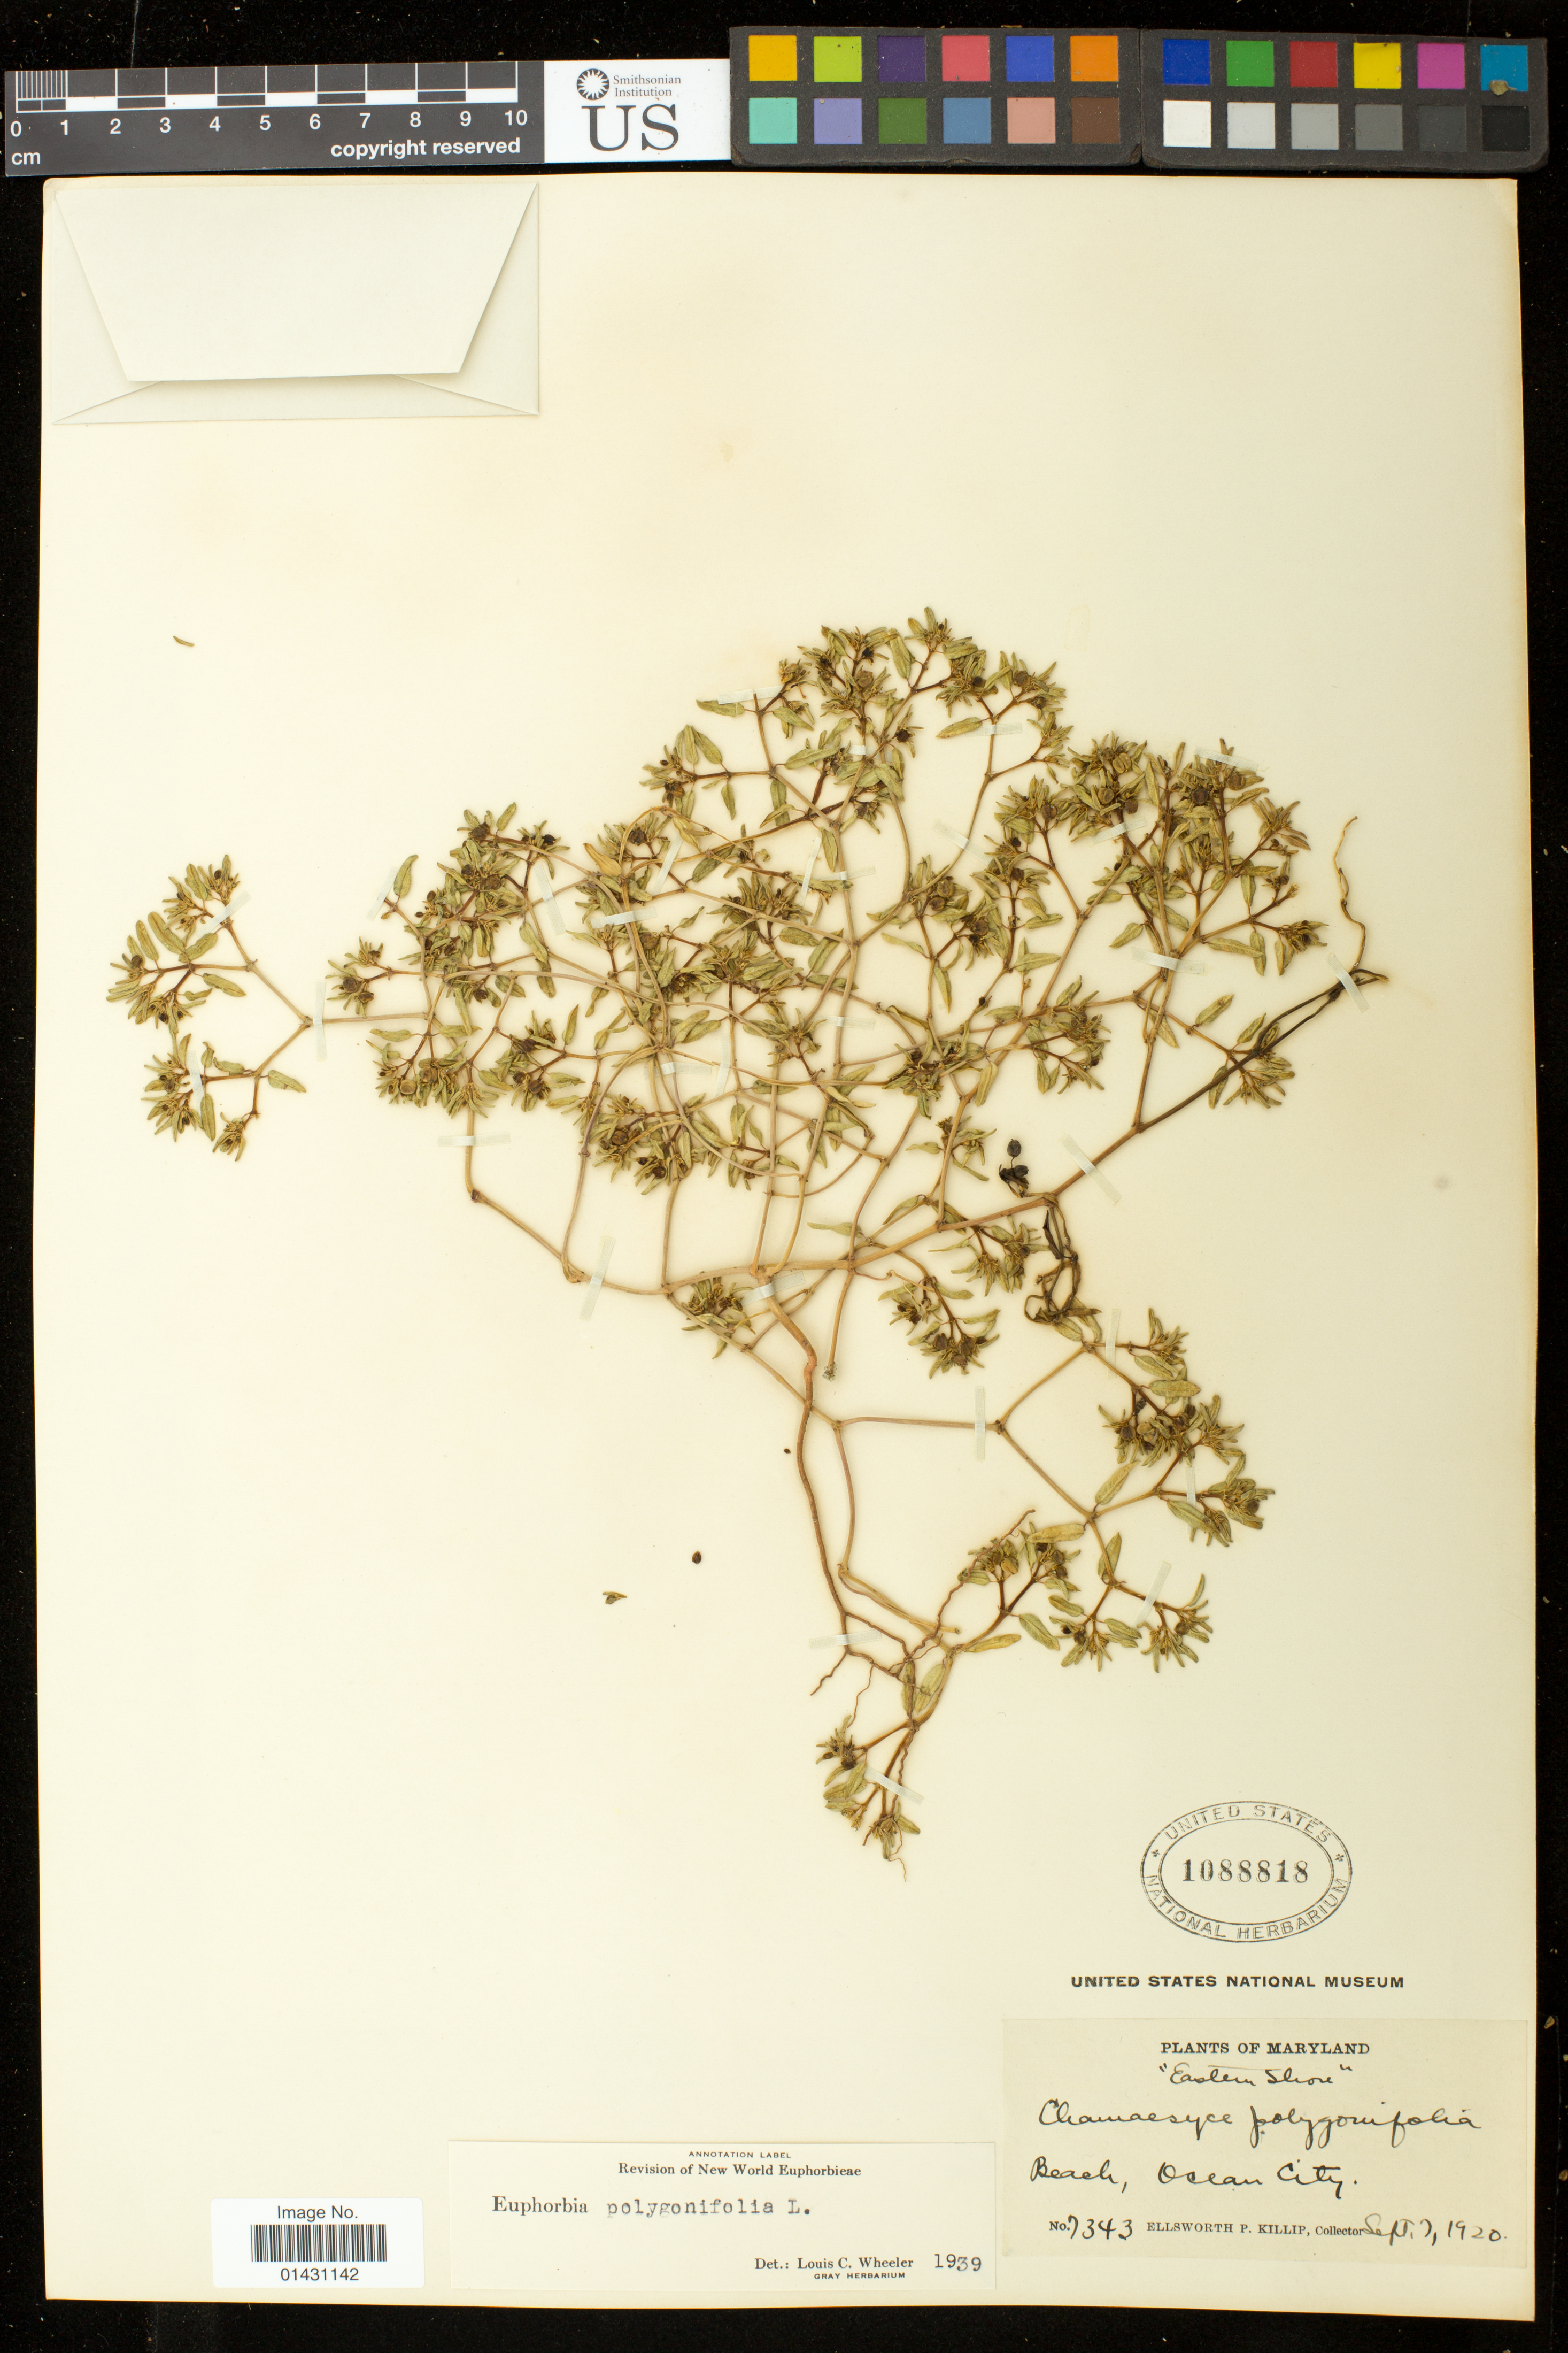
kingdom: Plantae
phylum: Tracheophyta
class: Magnoliopsida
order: Malpighiales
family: Euphorbiaceae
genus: Euphorbia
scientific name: Euphorbia polygonifolia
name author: L.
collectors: E. P. Killip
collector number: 7343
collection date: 1920-09-07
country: United States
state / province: Maryland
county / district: Worcester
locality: Beach, Ocean City, Eastern Shore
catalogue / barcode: US 1088818